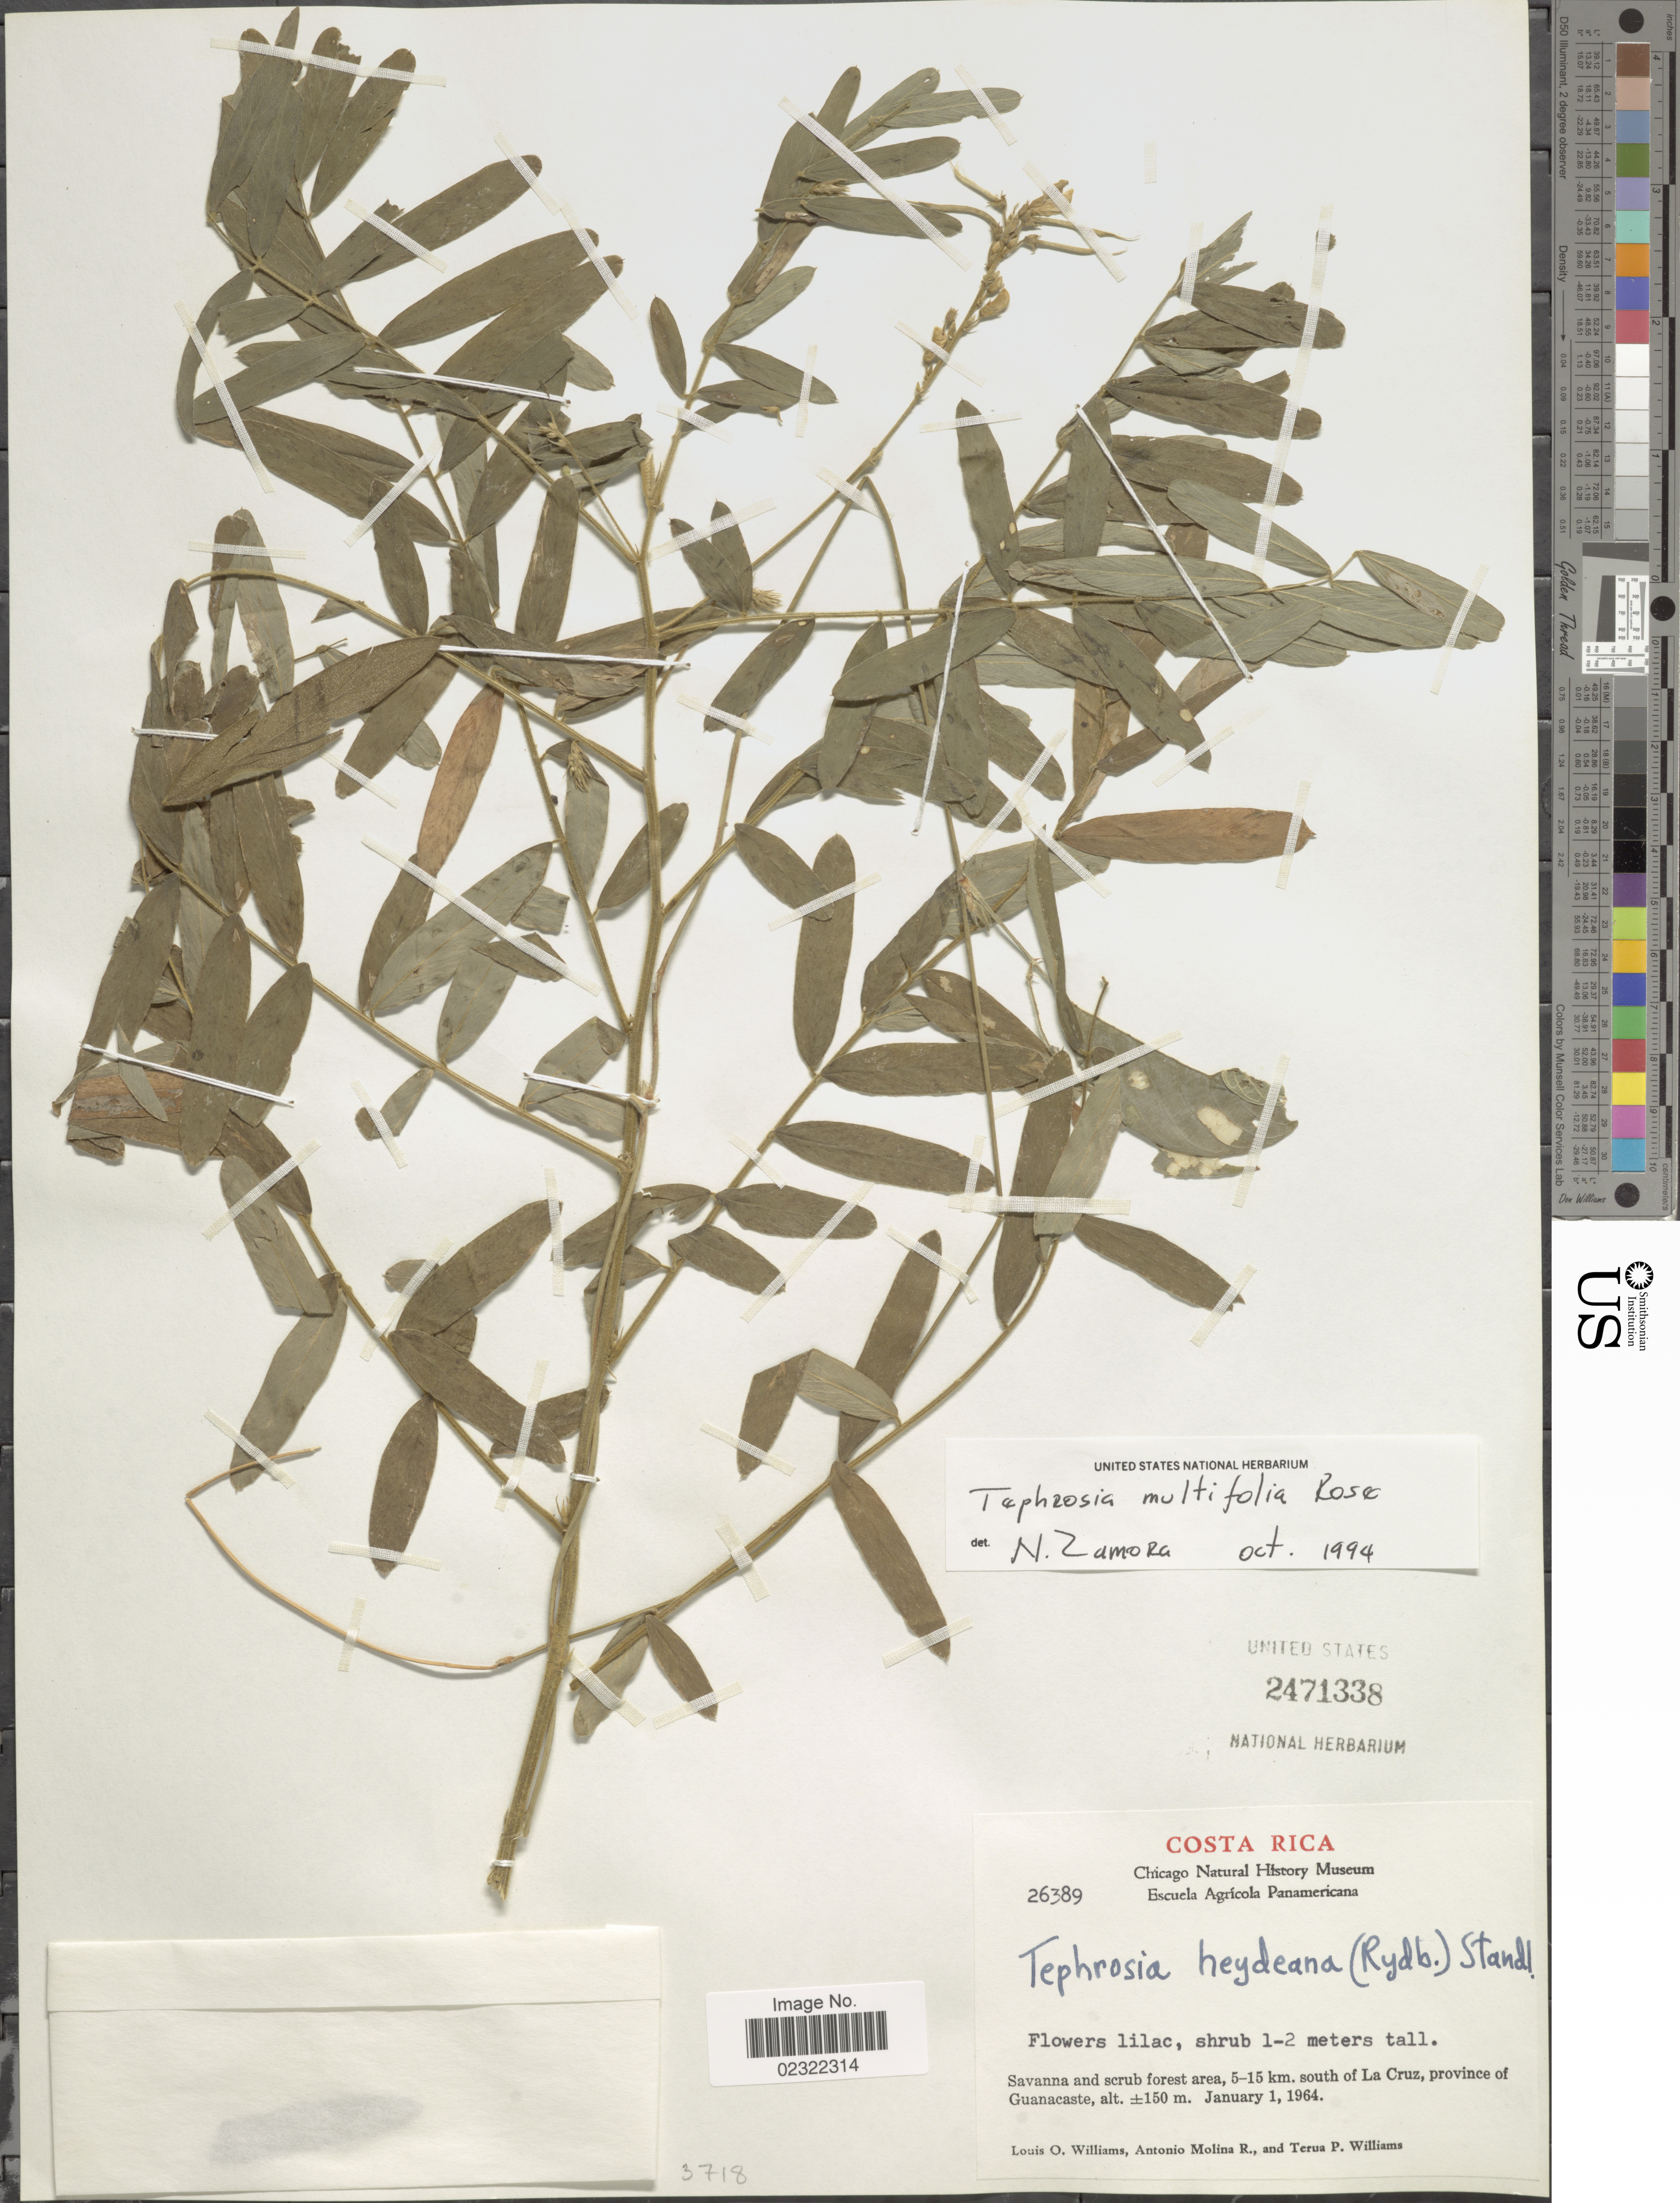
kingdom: Plantae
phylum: Tracheophyta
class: Magnoliopsida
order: Fabales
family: Fabaceae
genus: Tephrosia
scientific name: Tephrosia multifolia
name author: Rose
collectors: L. O. Williams, A. Molina R. & T. P. Williams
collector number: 26389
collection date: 1964-01-01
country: Costa Rica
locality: Savanna and scrub forest area, 5-15 km. south of La Cruz, province of Guanacaste.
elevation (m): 150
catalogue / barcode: US 2471338